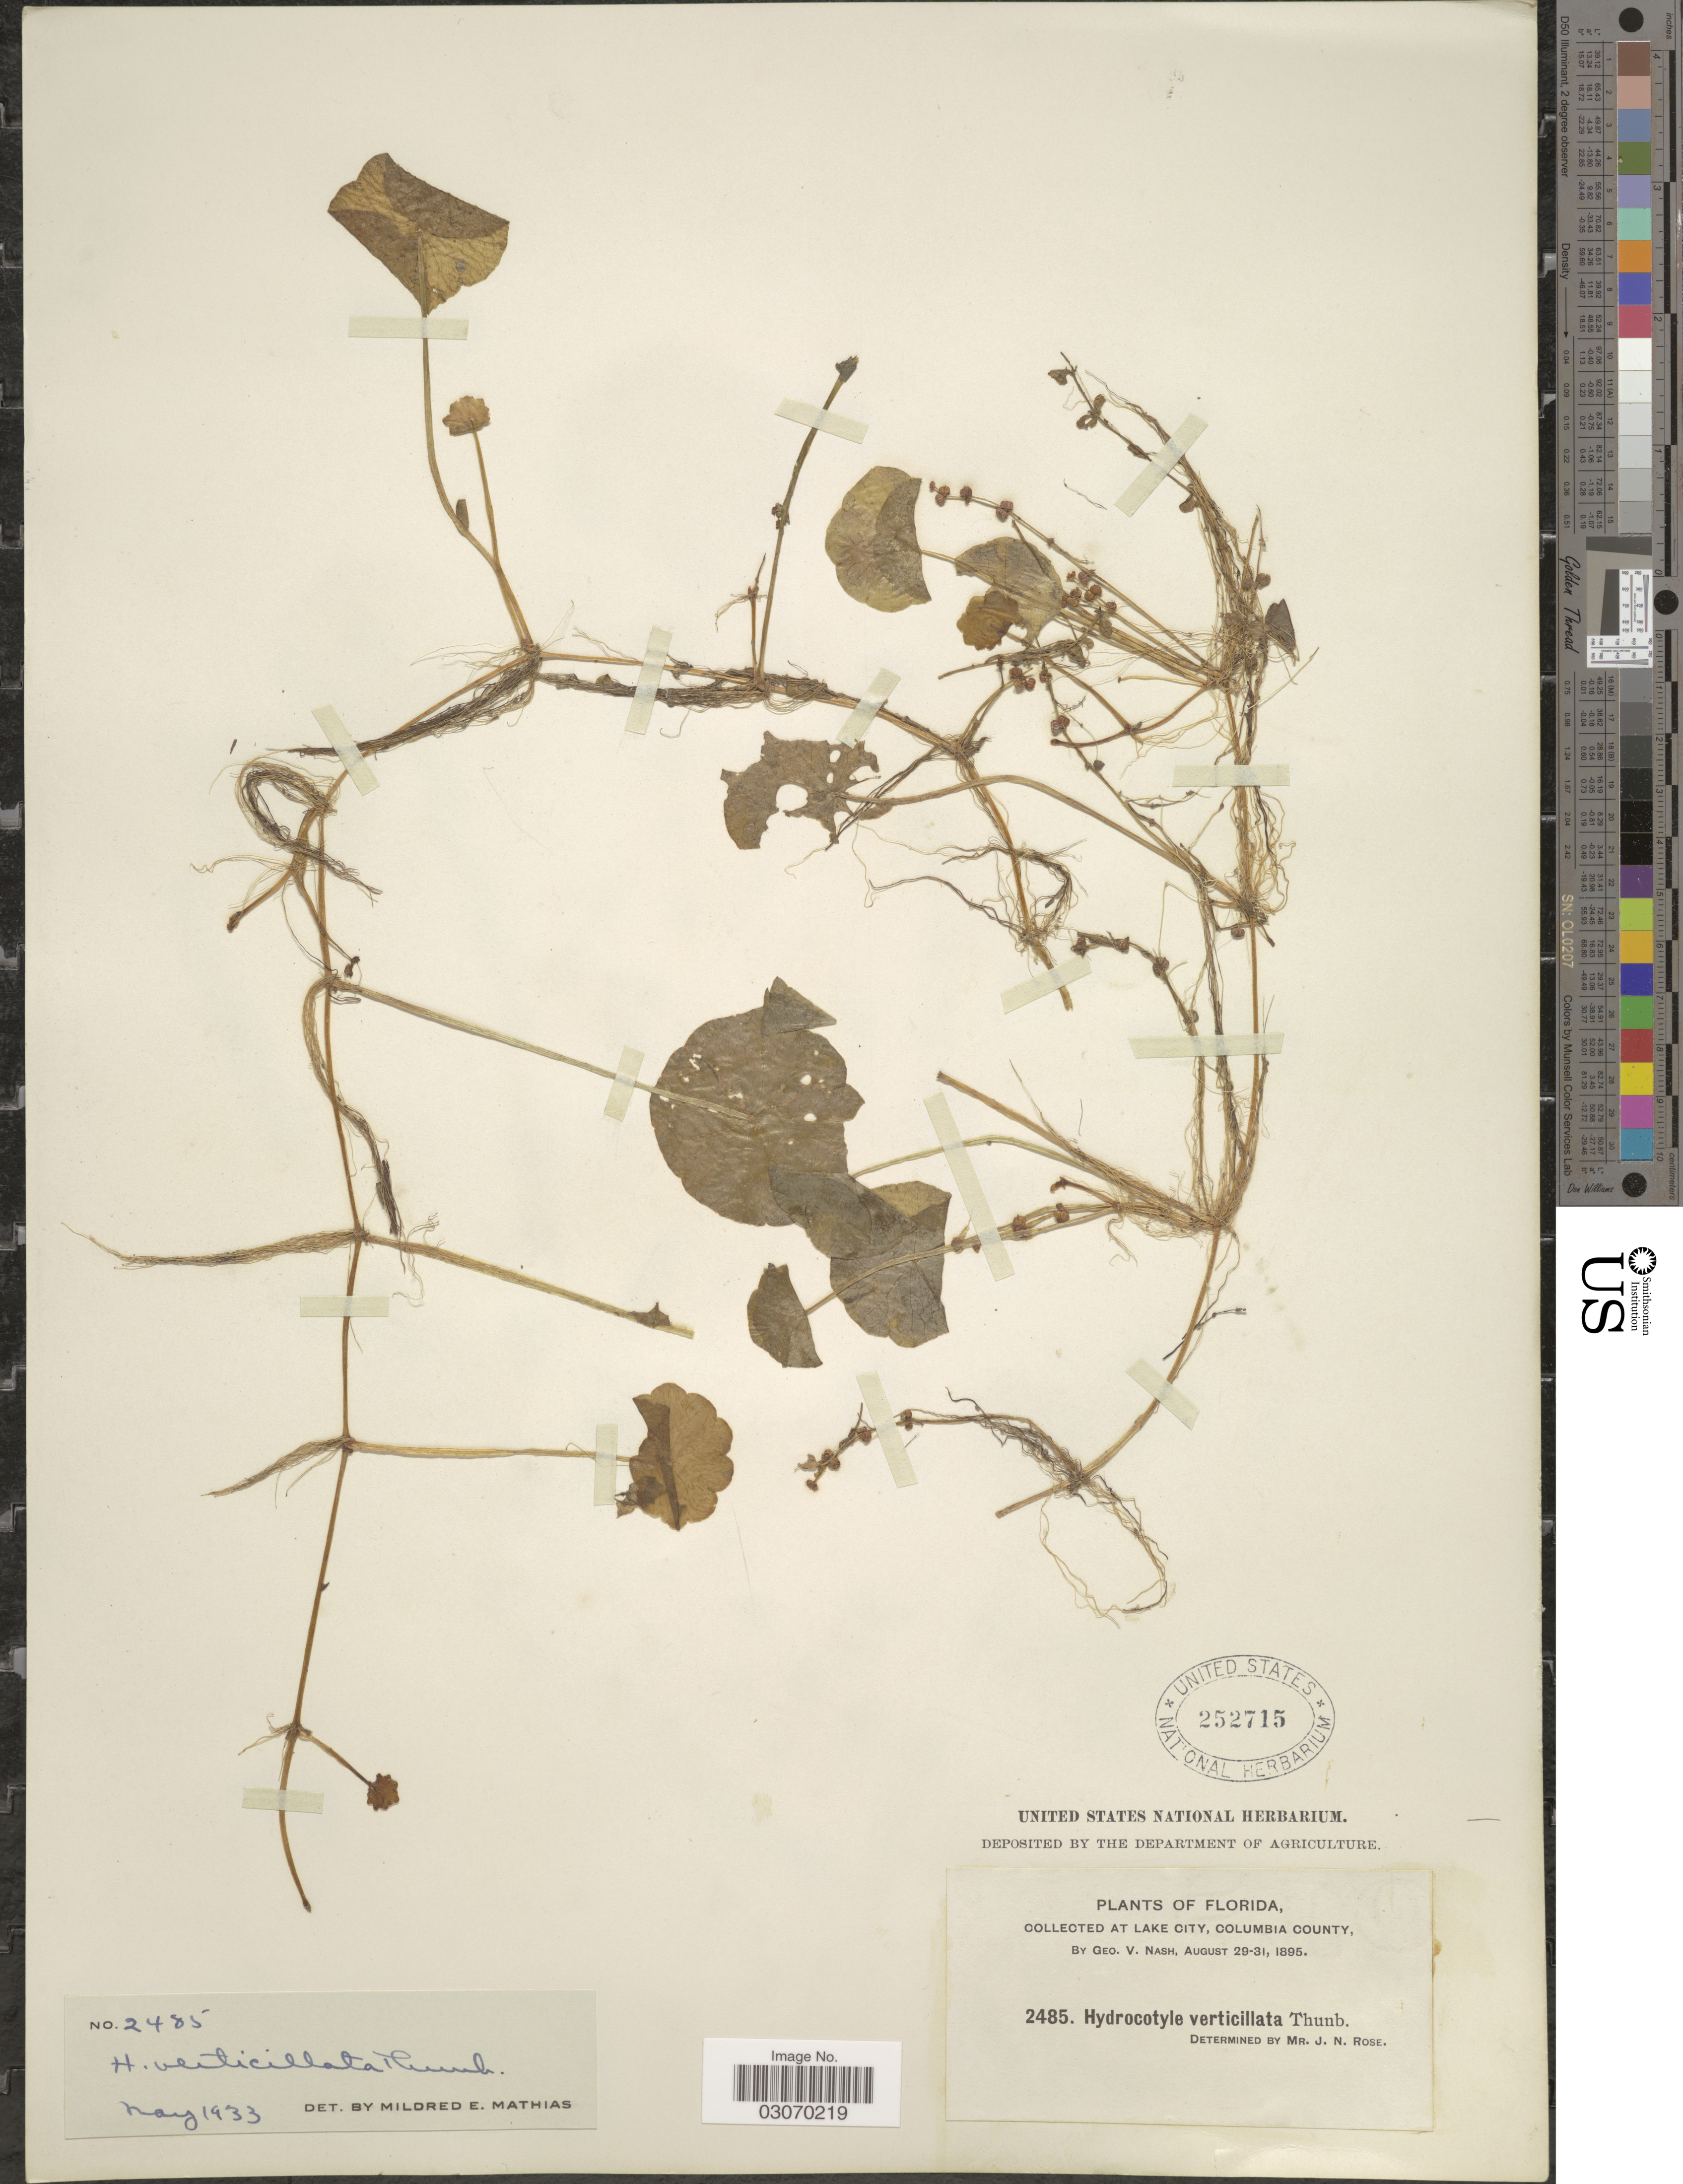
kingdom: Plantae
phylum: Tracheophyta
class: Magnoliopsida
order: Apiales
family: Araliaceae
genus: Hydrocotyle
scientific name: Hydrocotyle verticillata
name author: Thunb.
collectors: G. V. Nash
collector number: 2485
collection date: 1895-08-29/1895-08-31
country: United States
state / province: Florida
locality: At Lake City, Columbia County.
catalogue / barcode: US 252715